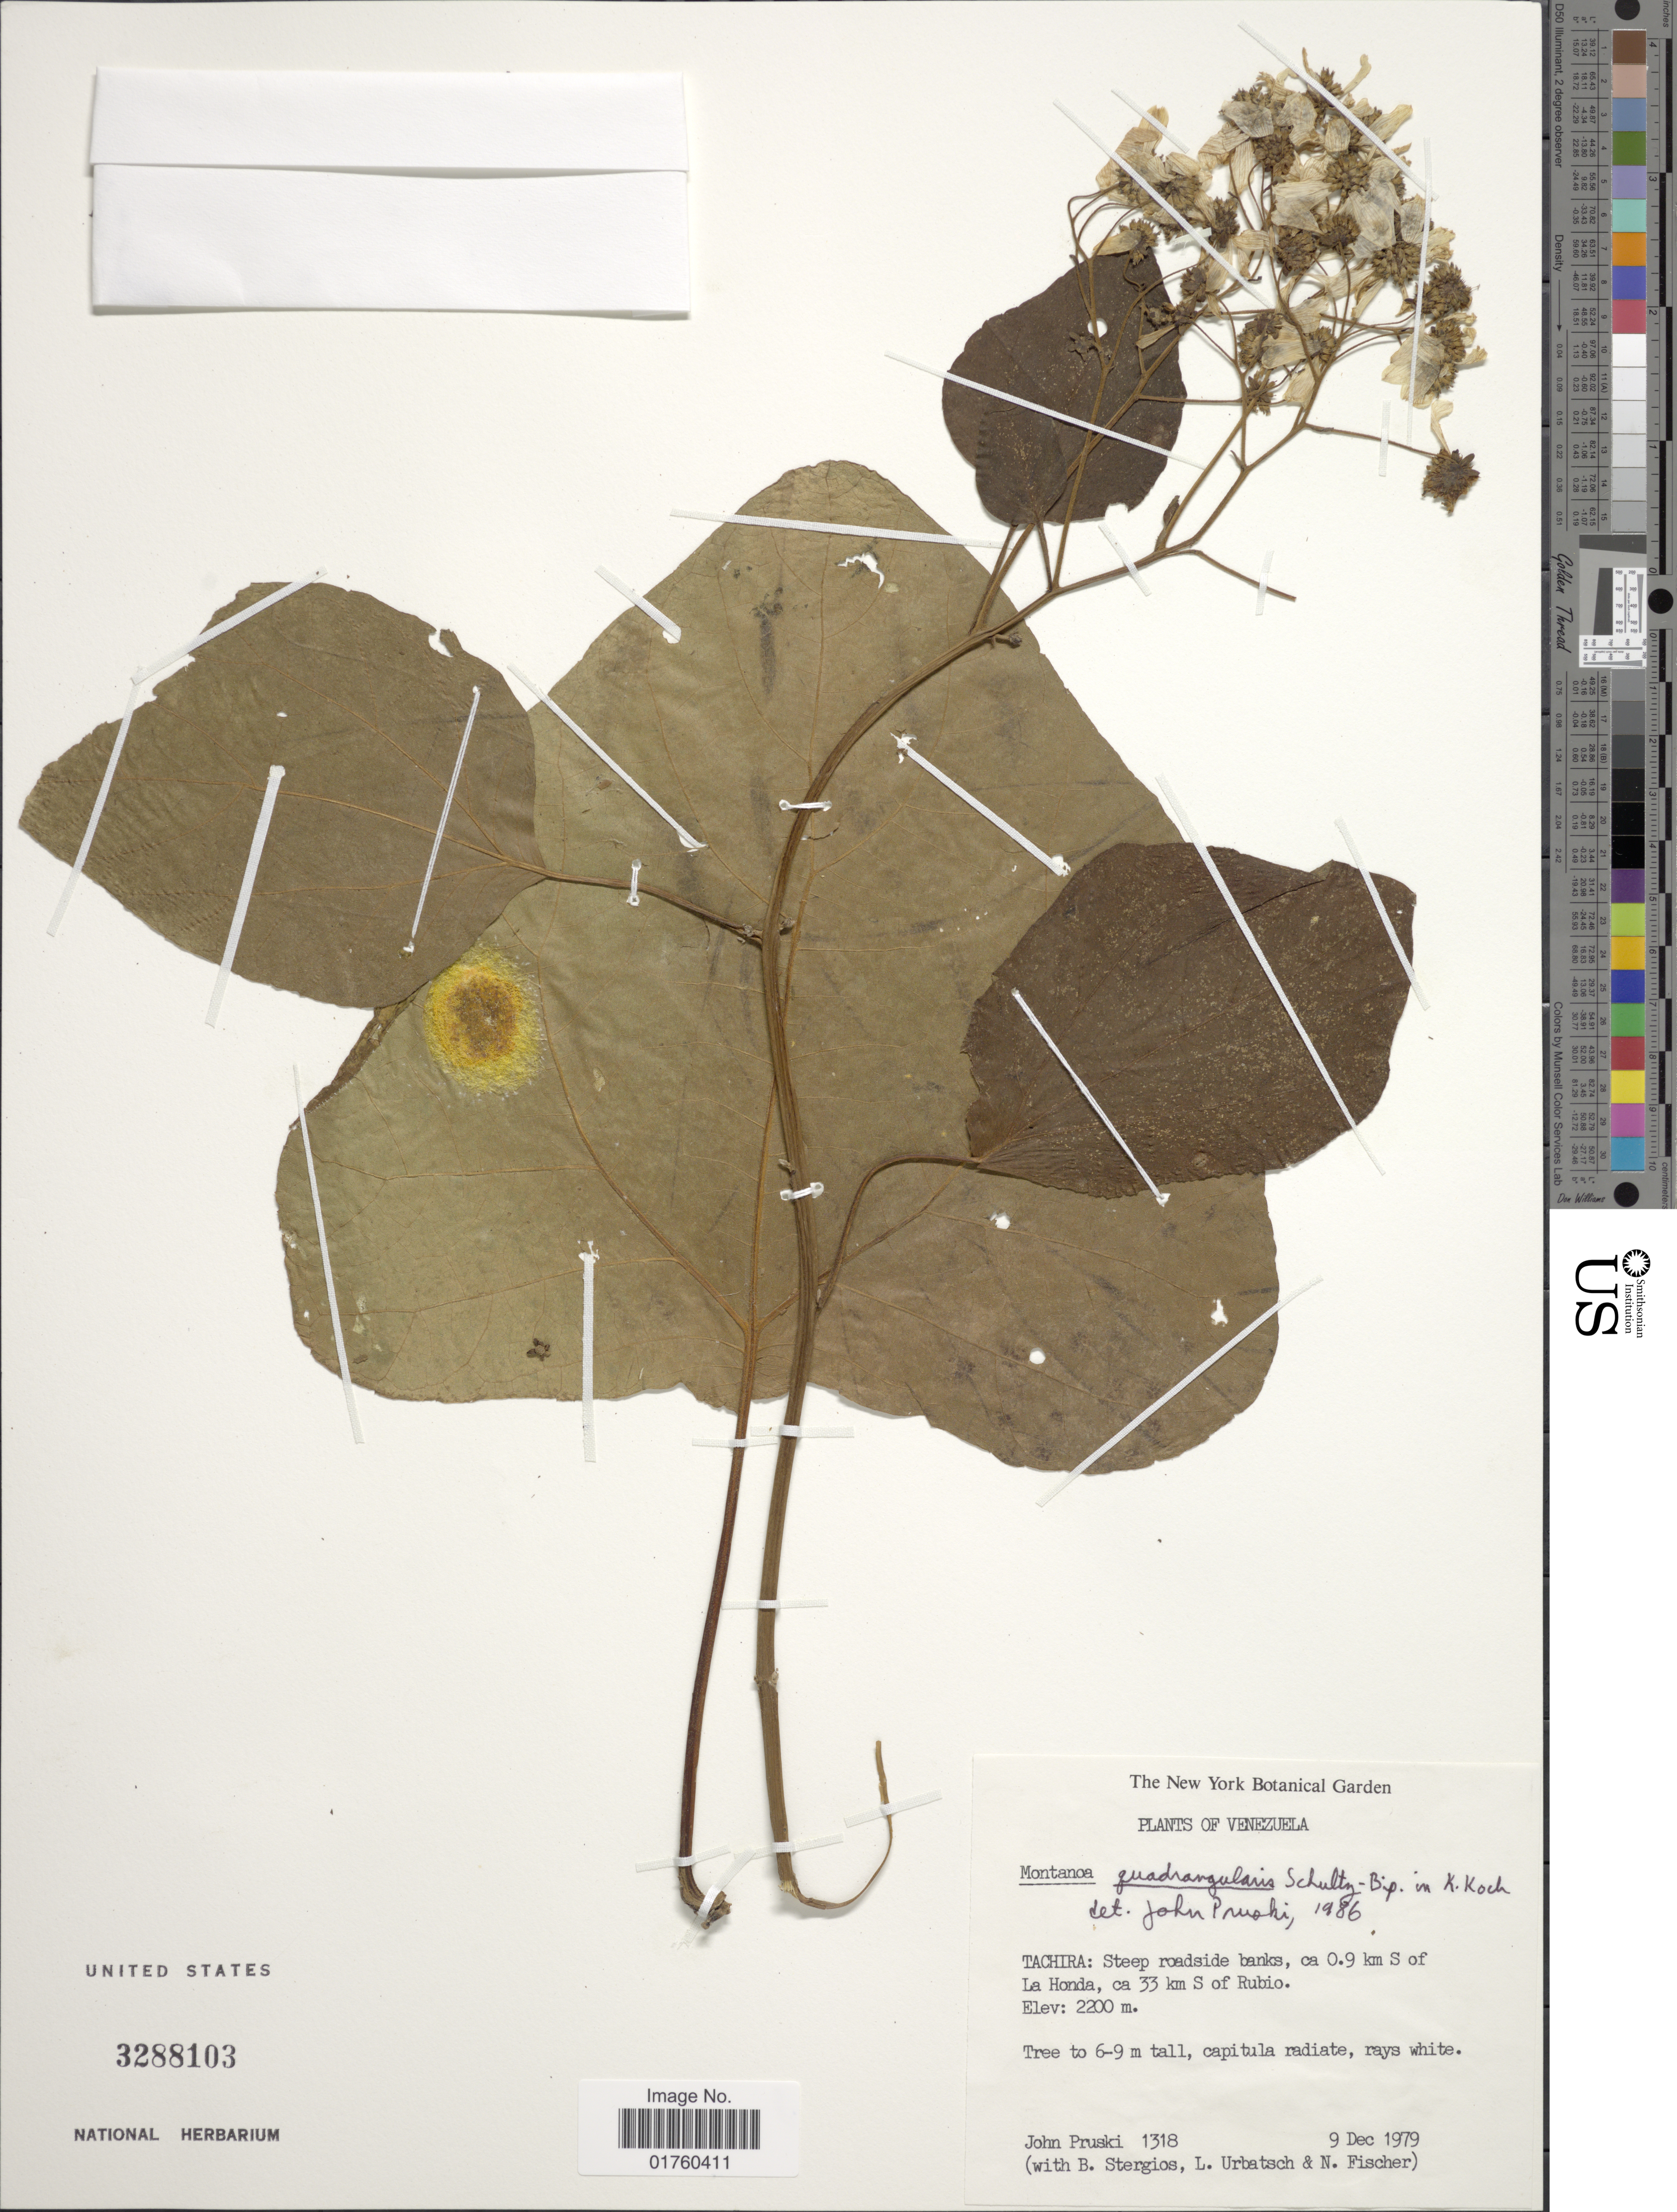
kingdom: Plantae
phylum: Tracheophyta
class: Magnoliopsida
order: Asterales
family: Asteraceae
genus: Montanoa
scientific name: Montanoa quadrangularis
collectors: J. F. Pruski, B. G. Stergios, L. Urbatsch & N. Fischer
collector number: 1318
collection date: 1979-12-09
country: Venezuela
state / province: Tachira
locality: ca. 0.9 km S of La Honda, ca. 33 km S of Rubio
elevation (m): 2200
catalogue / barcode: US 3288103